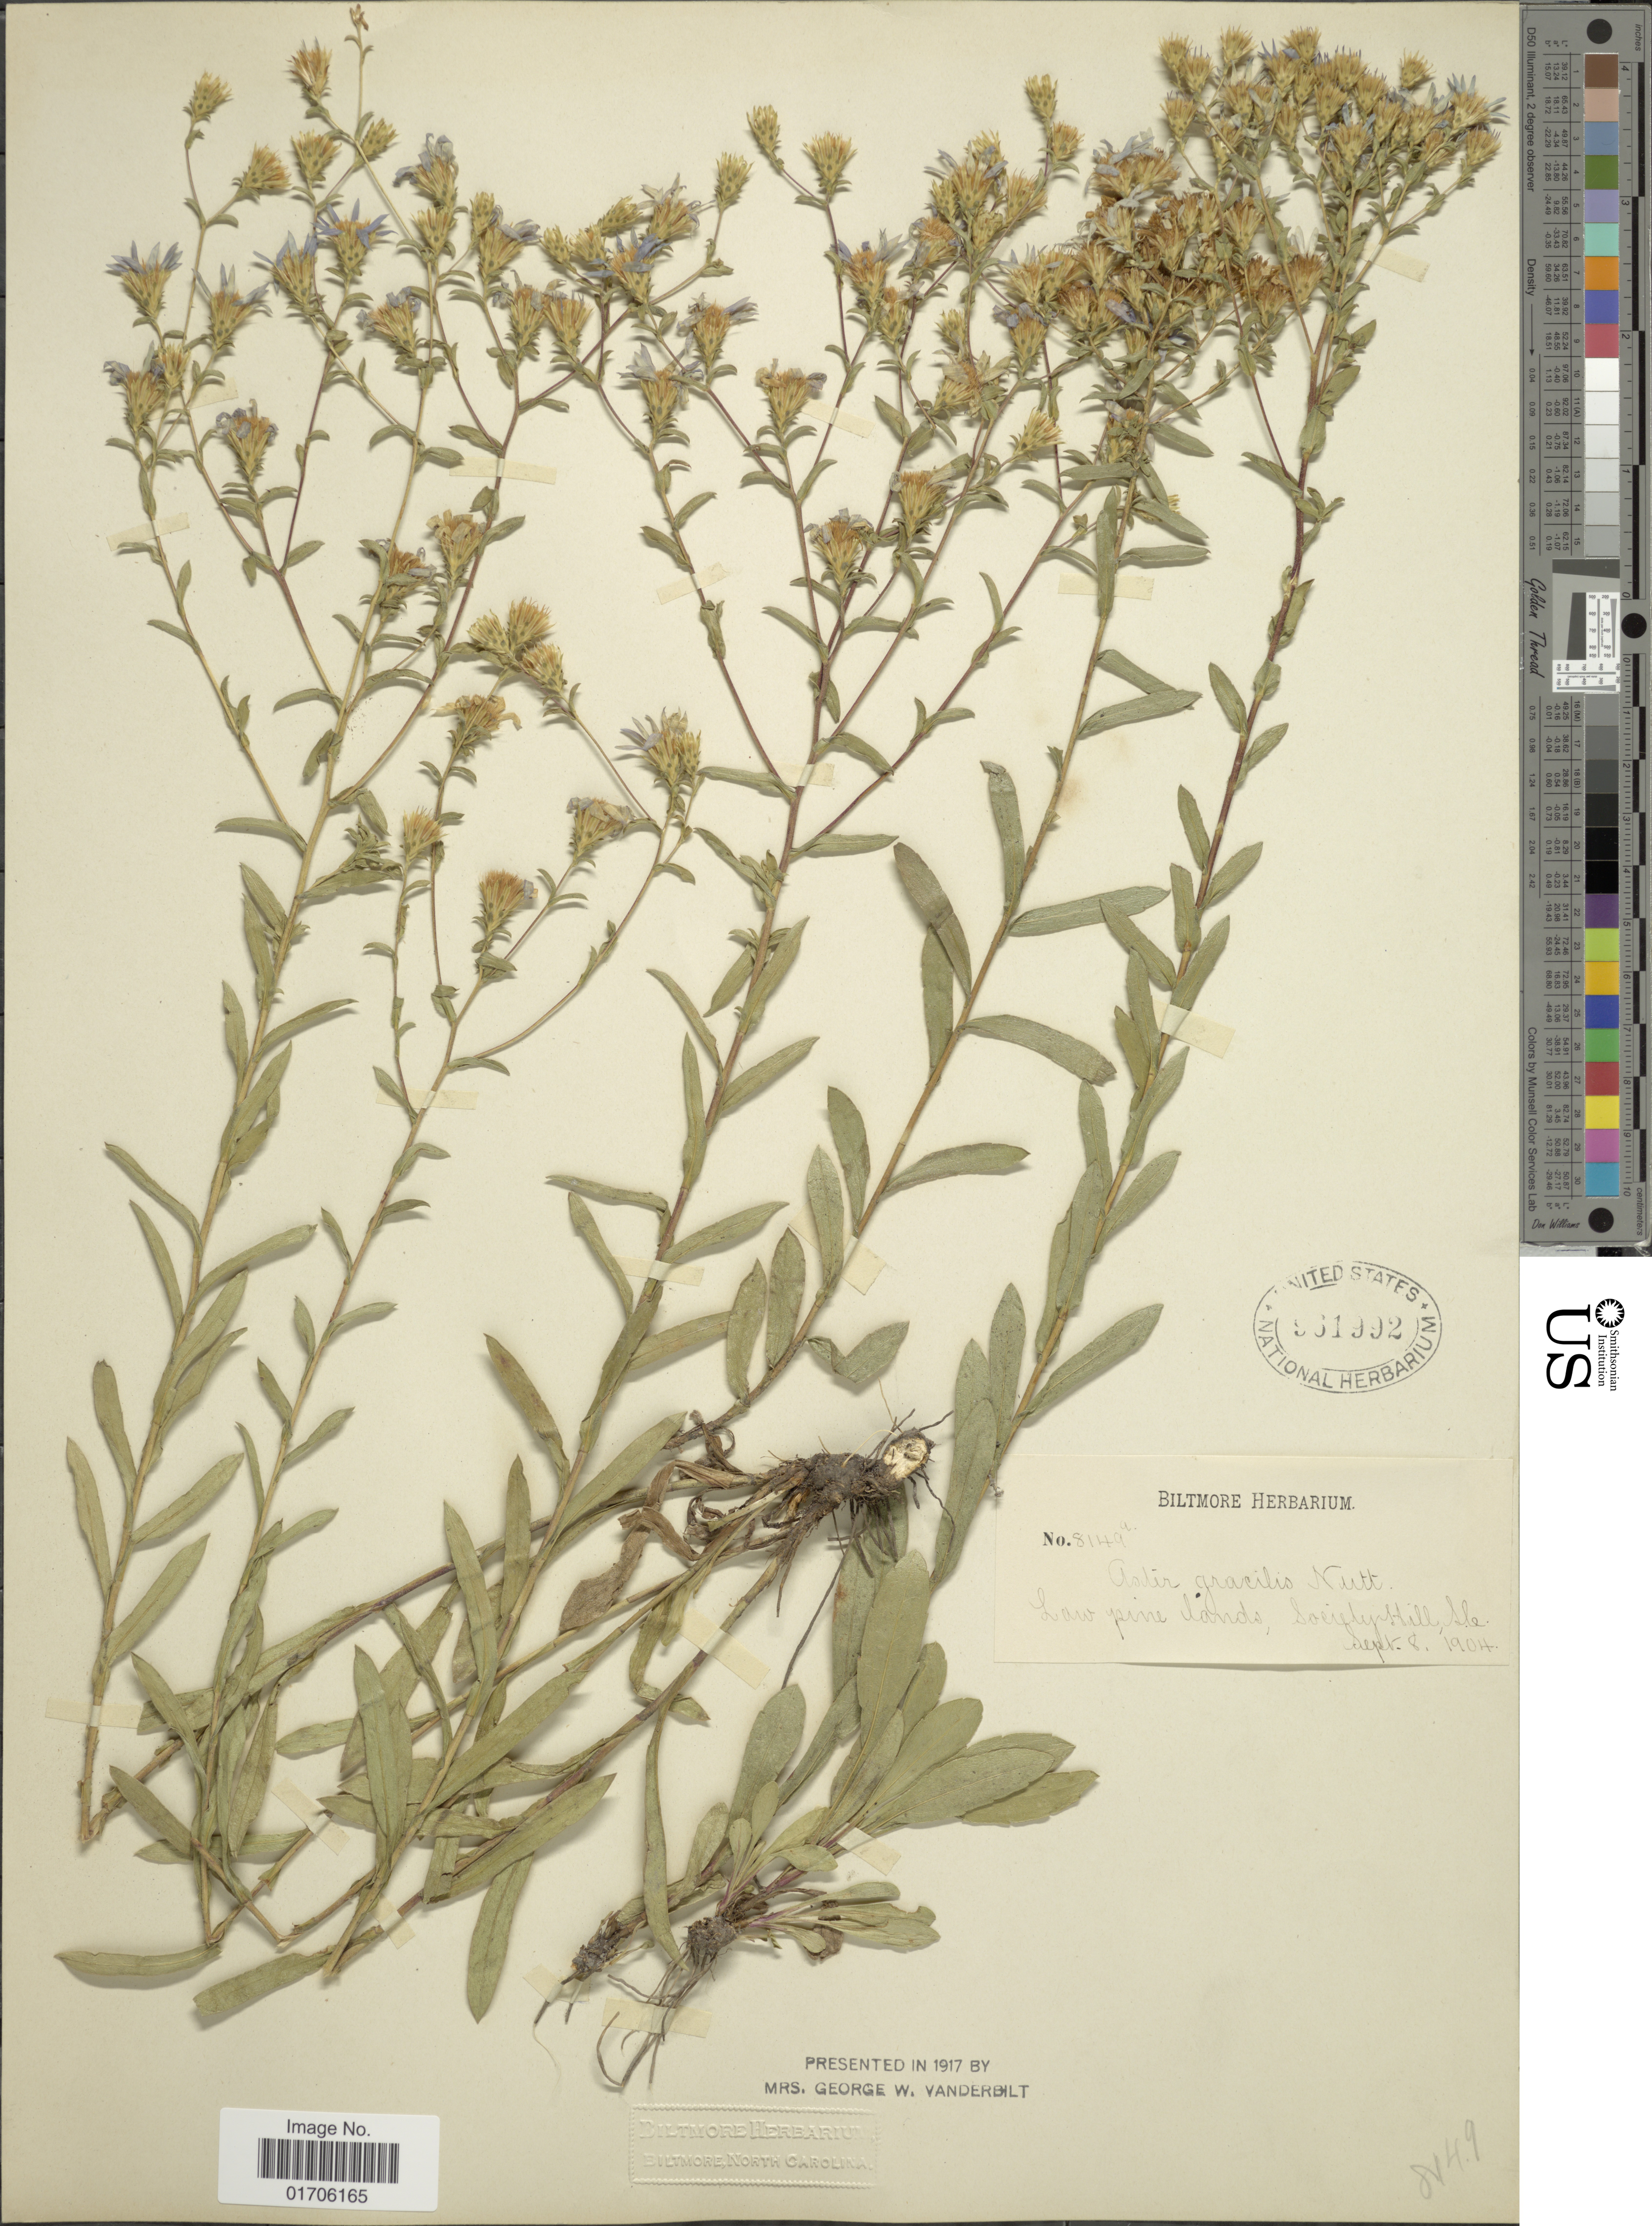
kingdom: Plantae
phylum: Tracheophyta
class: Magnoliopsida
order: Asterales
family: Asteraceae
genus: Eurybia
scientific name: Eurybia compacta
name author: G.L. Nesom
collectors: ex herb. Biltmore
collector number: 8149a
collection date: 1904-09-08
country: United States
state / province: South Carolina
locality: Low pine lands, Society Hill, S.C.